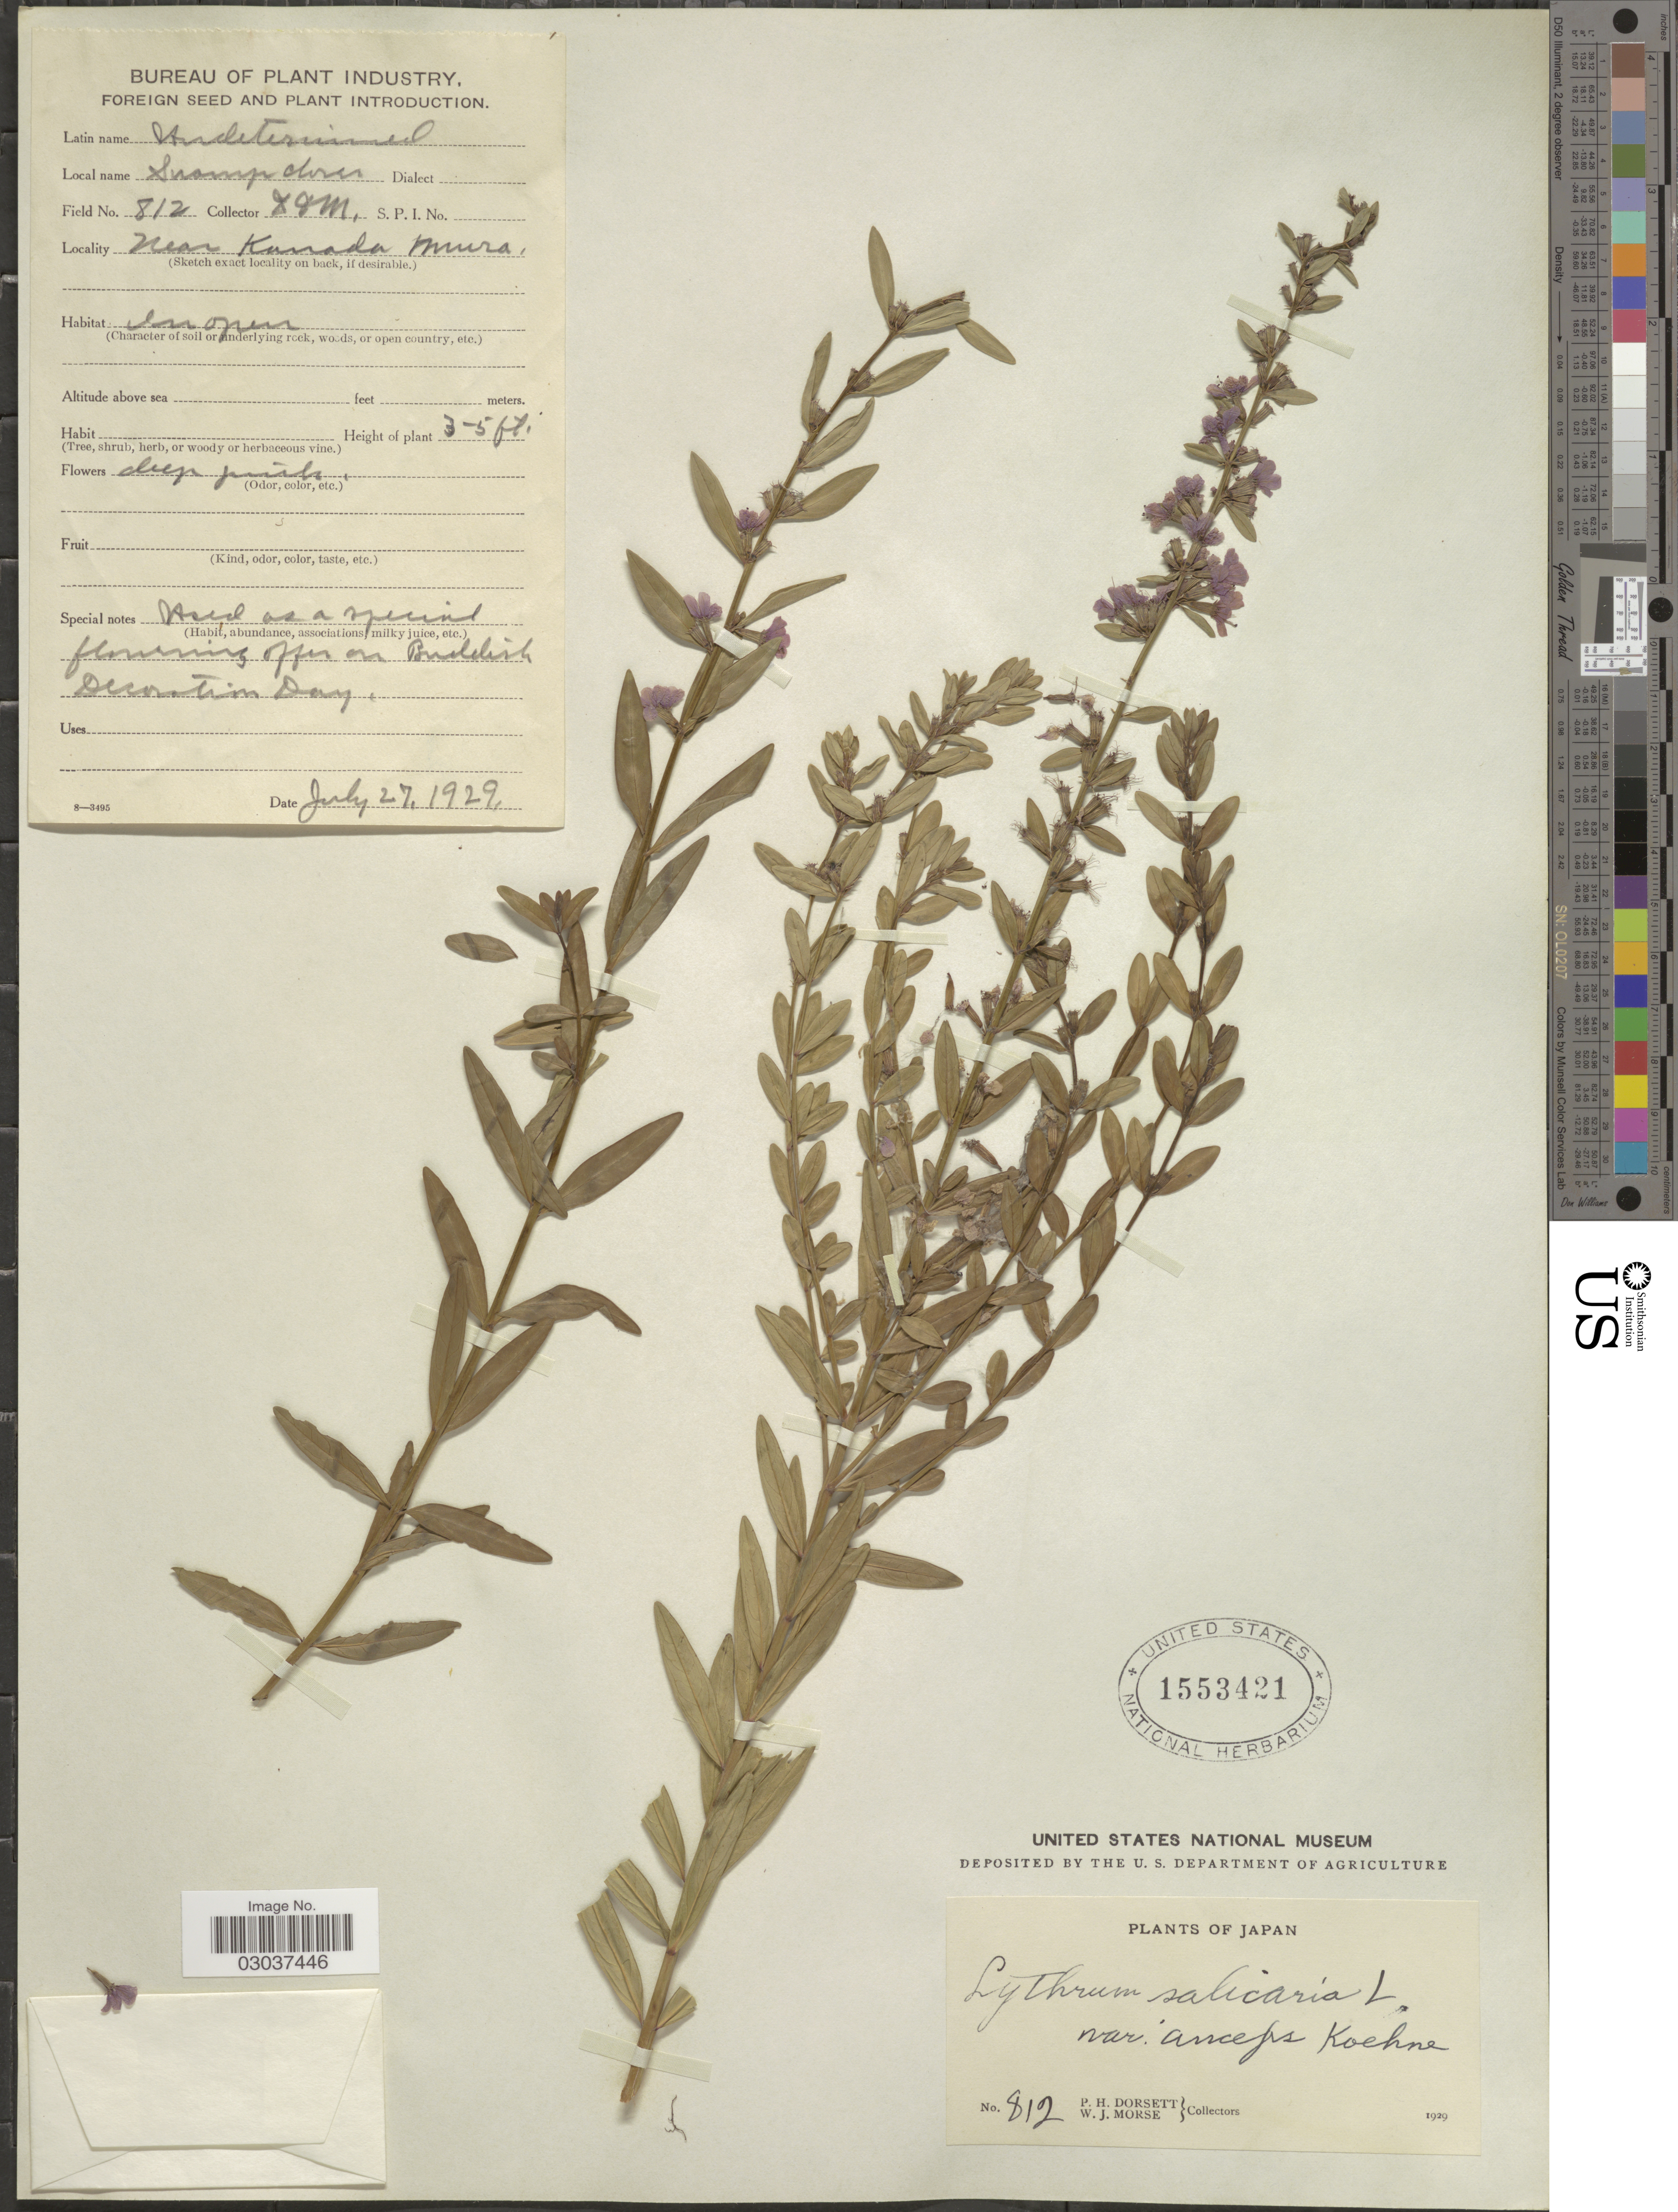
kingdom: Plantae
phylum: Tracheophyta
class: Magnoliopsida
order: Myrtales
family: Lythraceae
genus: Lythrum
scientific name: Lythrum salicaria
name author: L.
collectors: P. H. Dorsett & W. J. Morse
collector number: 812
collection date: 1929-07-27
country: Japan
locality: Near Kanada Mura.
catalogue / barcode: US 1553421